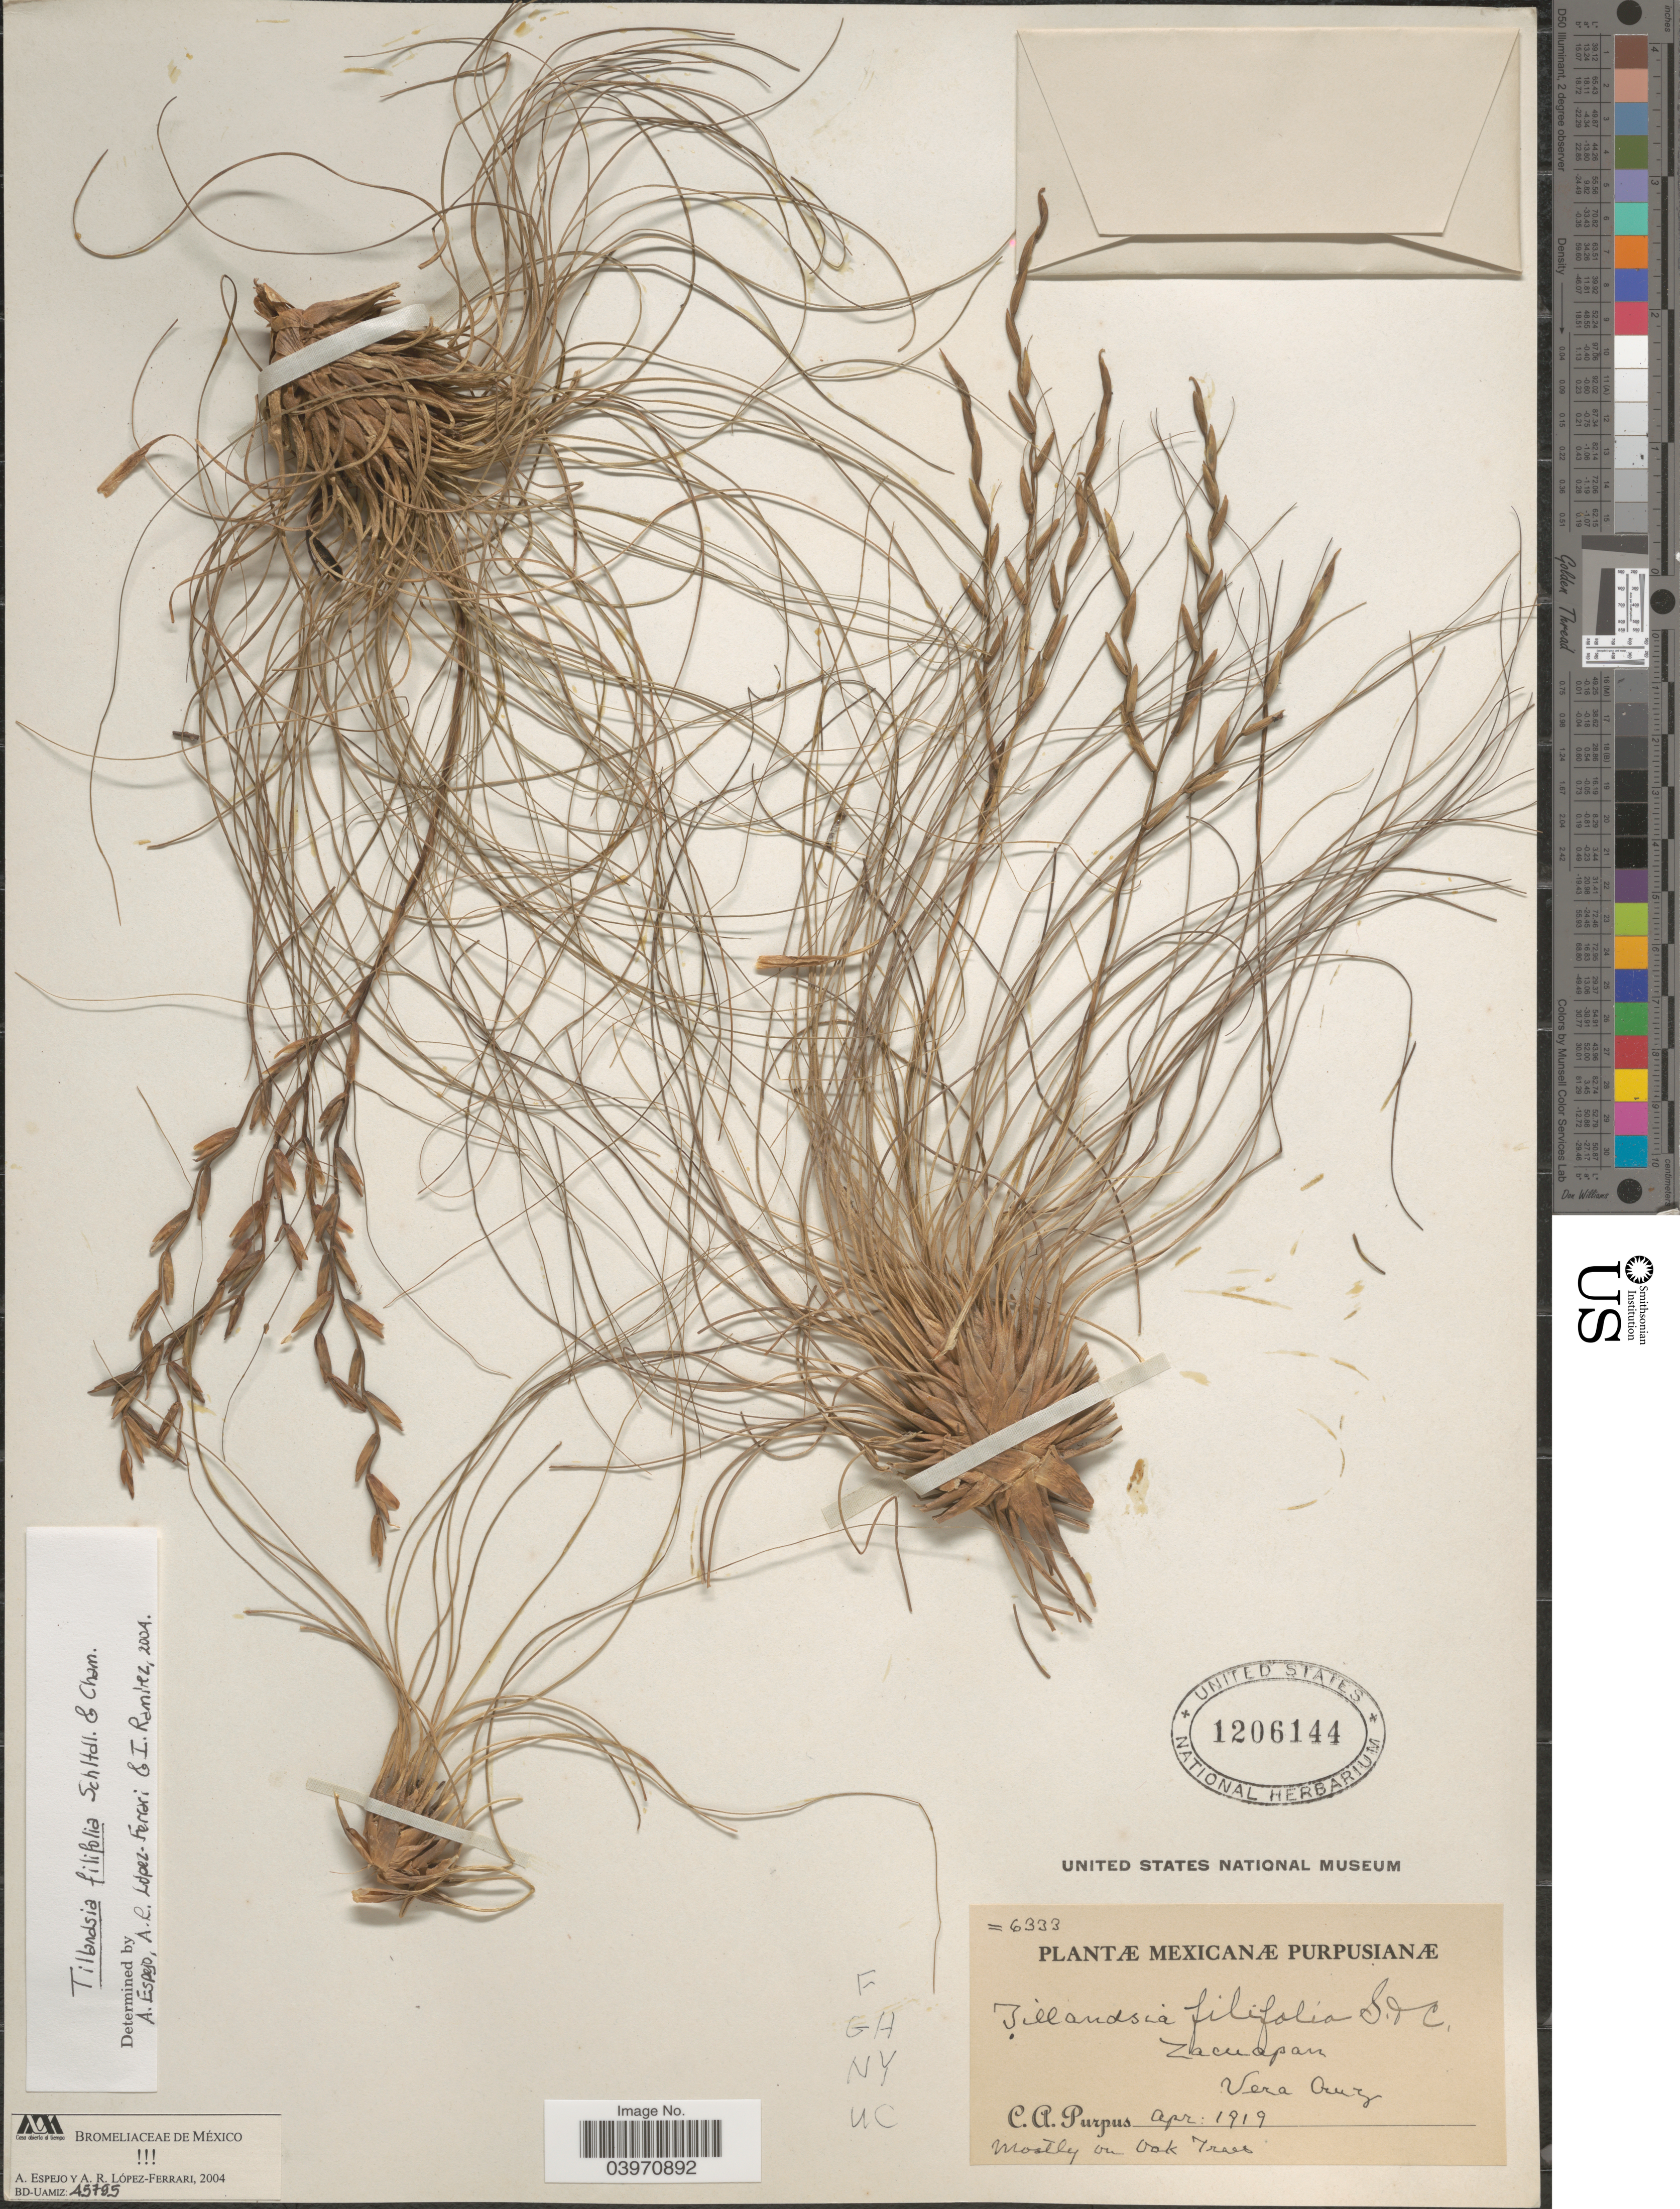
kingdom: Plantae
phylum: Tracheophyta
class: Liliopsida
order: Poales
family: Bromeliaceae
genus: Tillandsia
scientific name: Tillandsia filifolia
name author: Schltdl. & Cham.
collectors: C. A. Purpus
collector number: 6333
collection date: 1919-04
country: Mexico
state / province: Veracruz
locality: Zacuapan, Vera Cruz.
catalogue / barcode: US 1206144